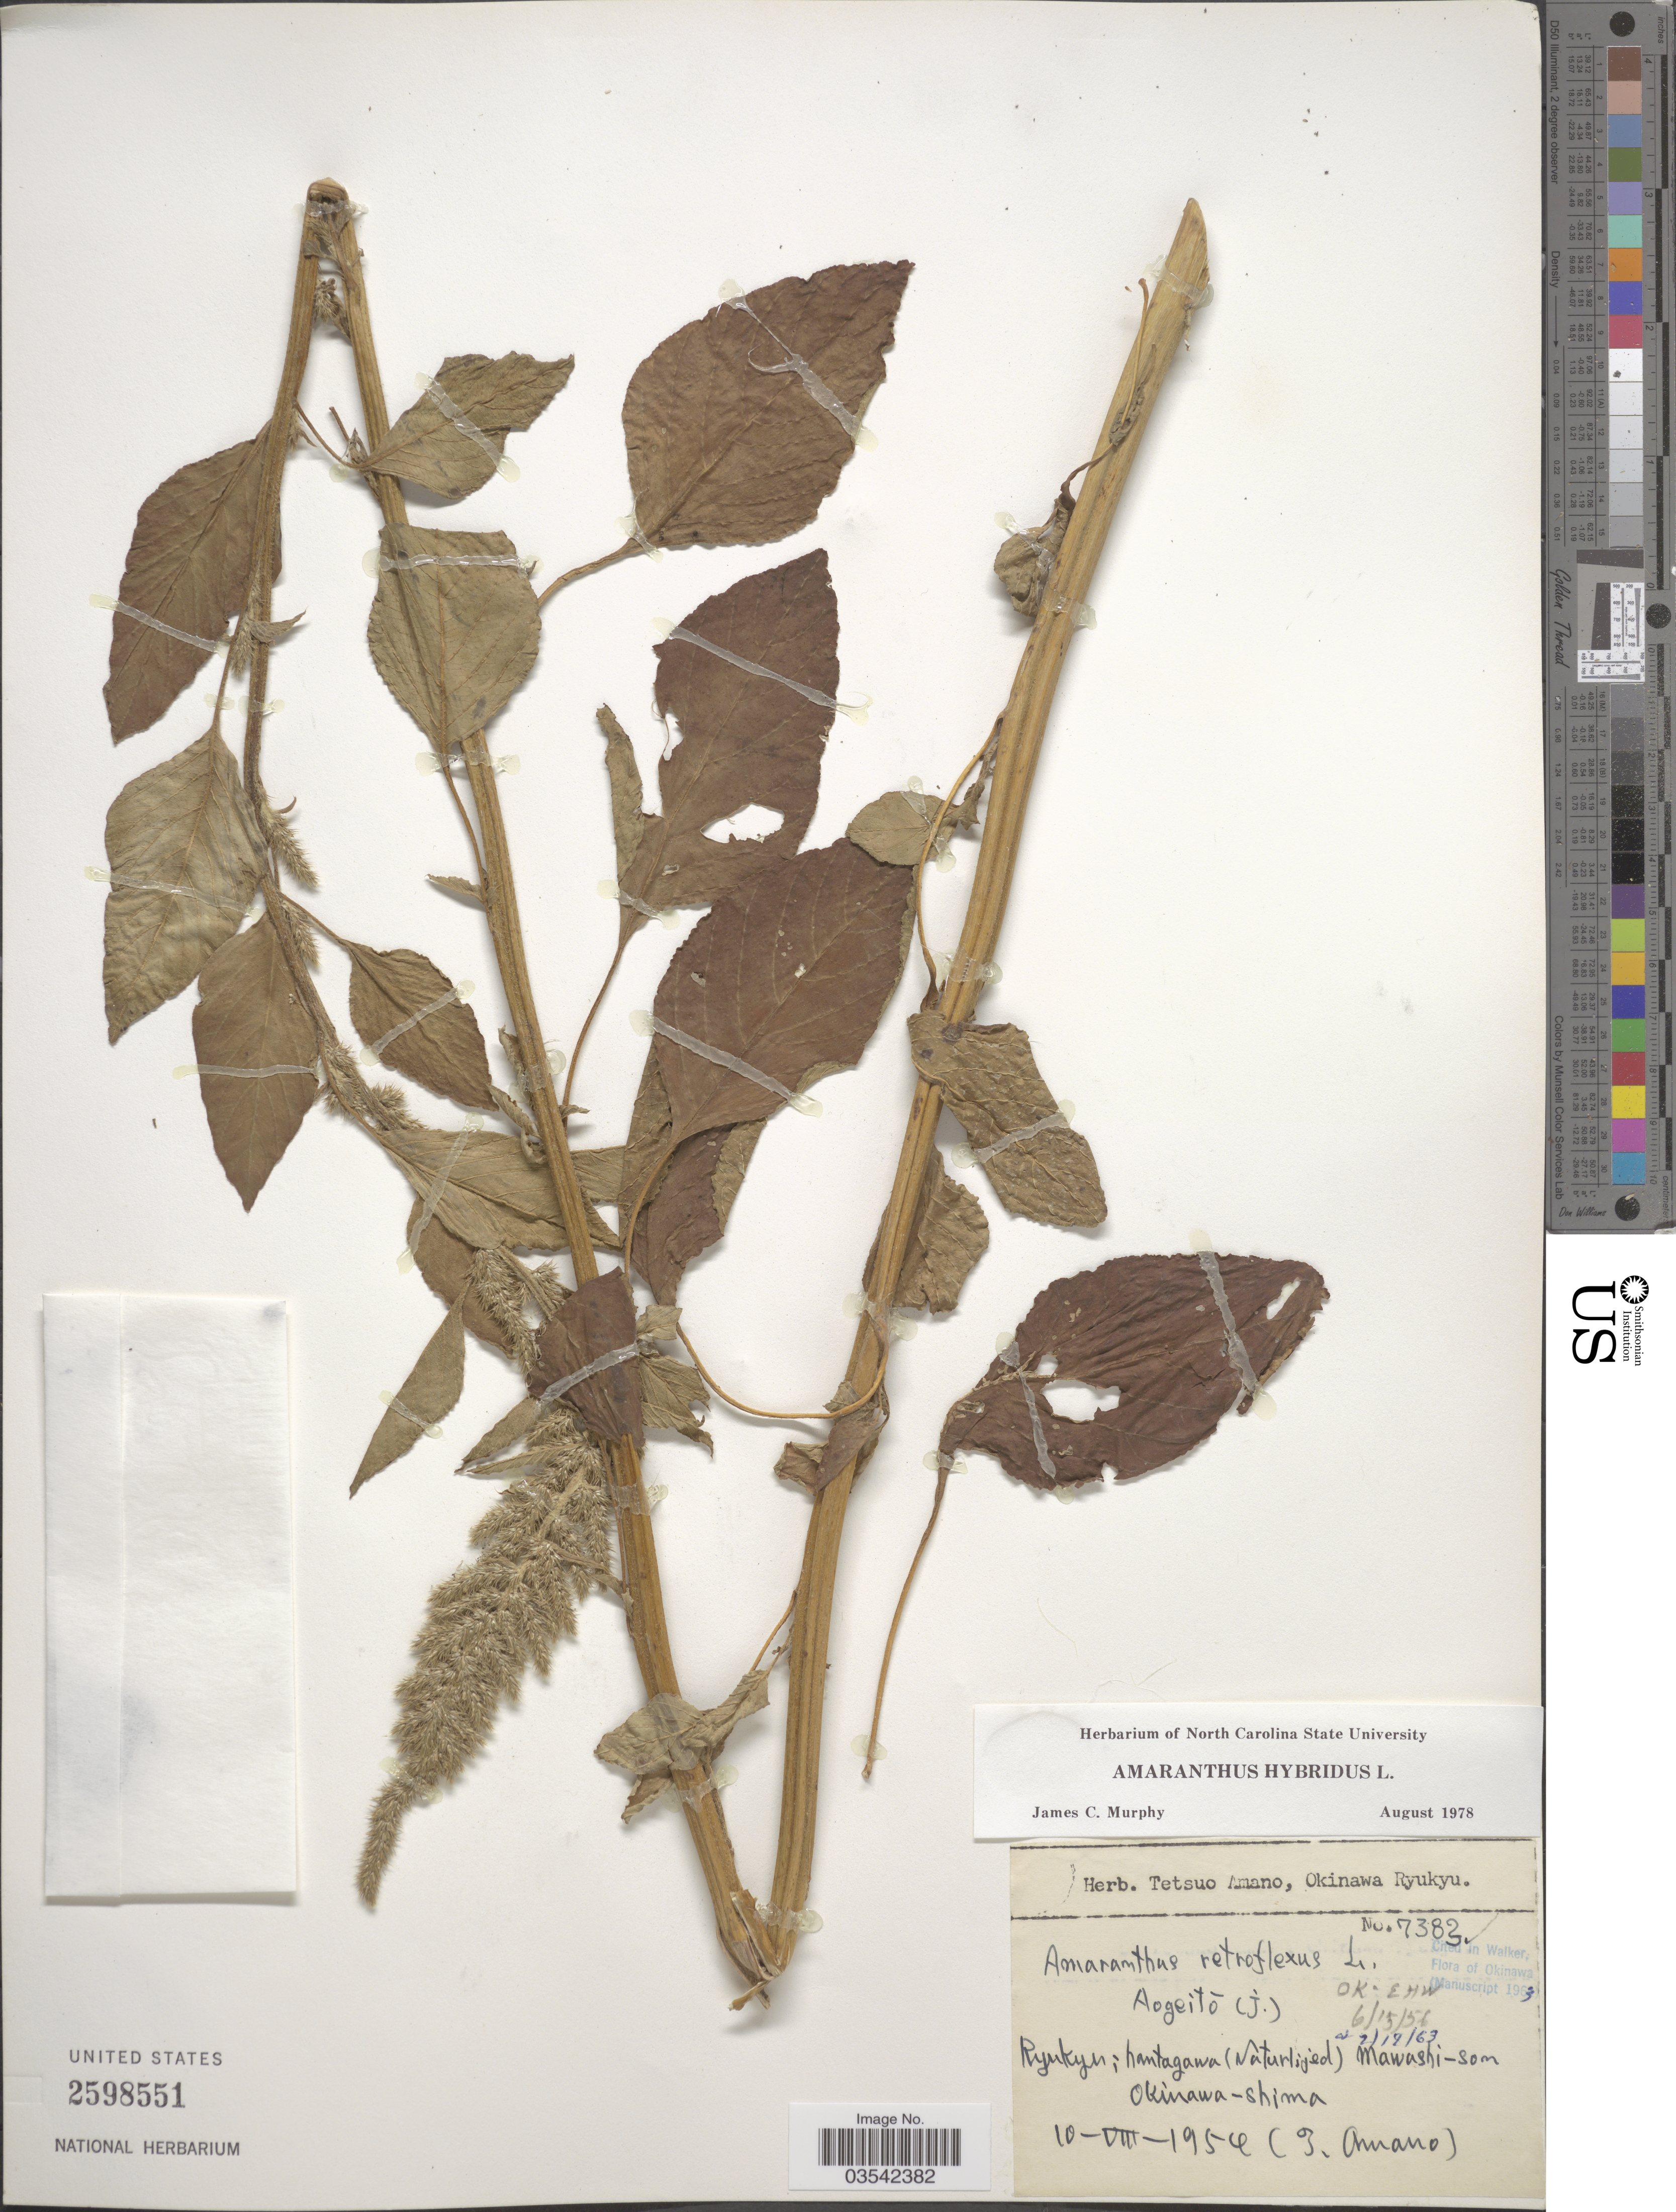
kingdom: Plantae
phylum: Tracheophyta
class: Magnoliopsida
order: Caryophyllales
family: Amaranthaceae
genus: Amaranthus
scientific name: Amaranthus hybridus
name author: L.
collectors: T. Amano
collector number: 7383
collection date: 1954-08-10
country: Japan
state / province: Okinawa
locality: Ryukyu: hantagawa (naturlijed) Mawashi-son Okinawa-shima.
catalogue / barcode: US 2598551